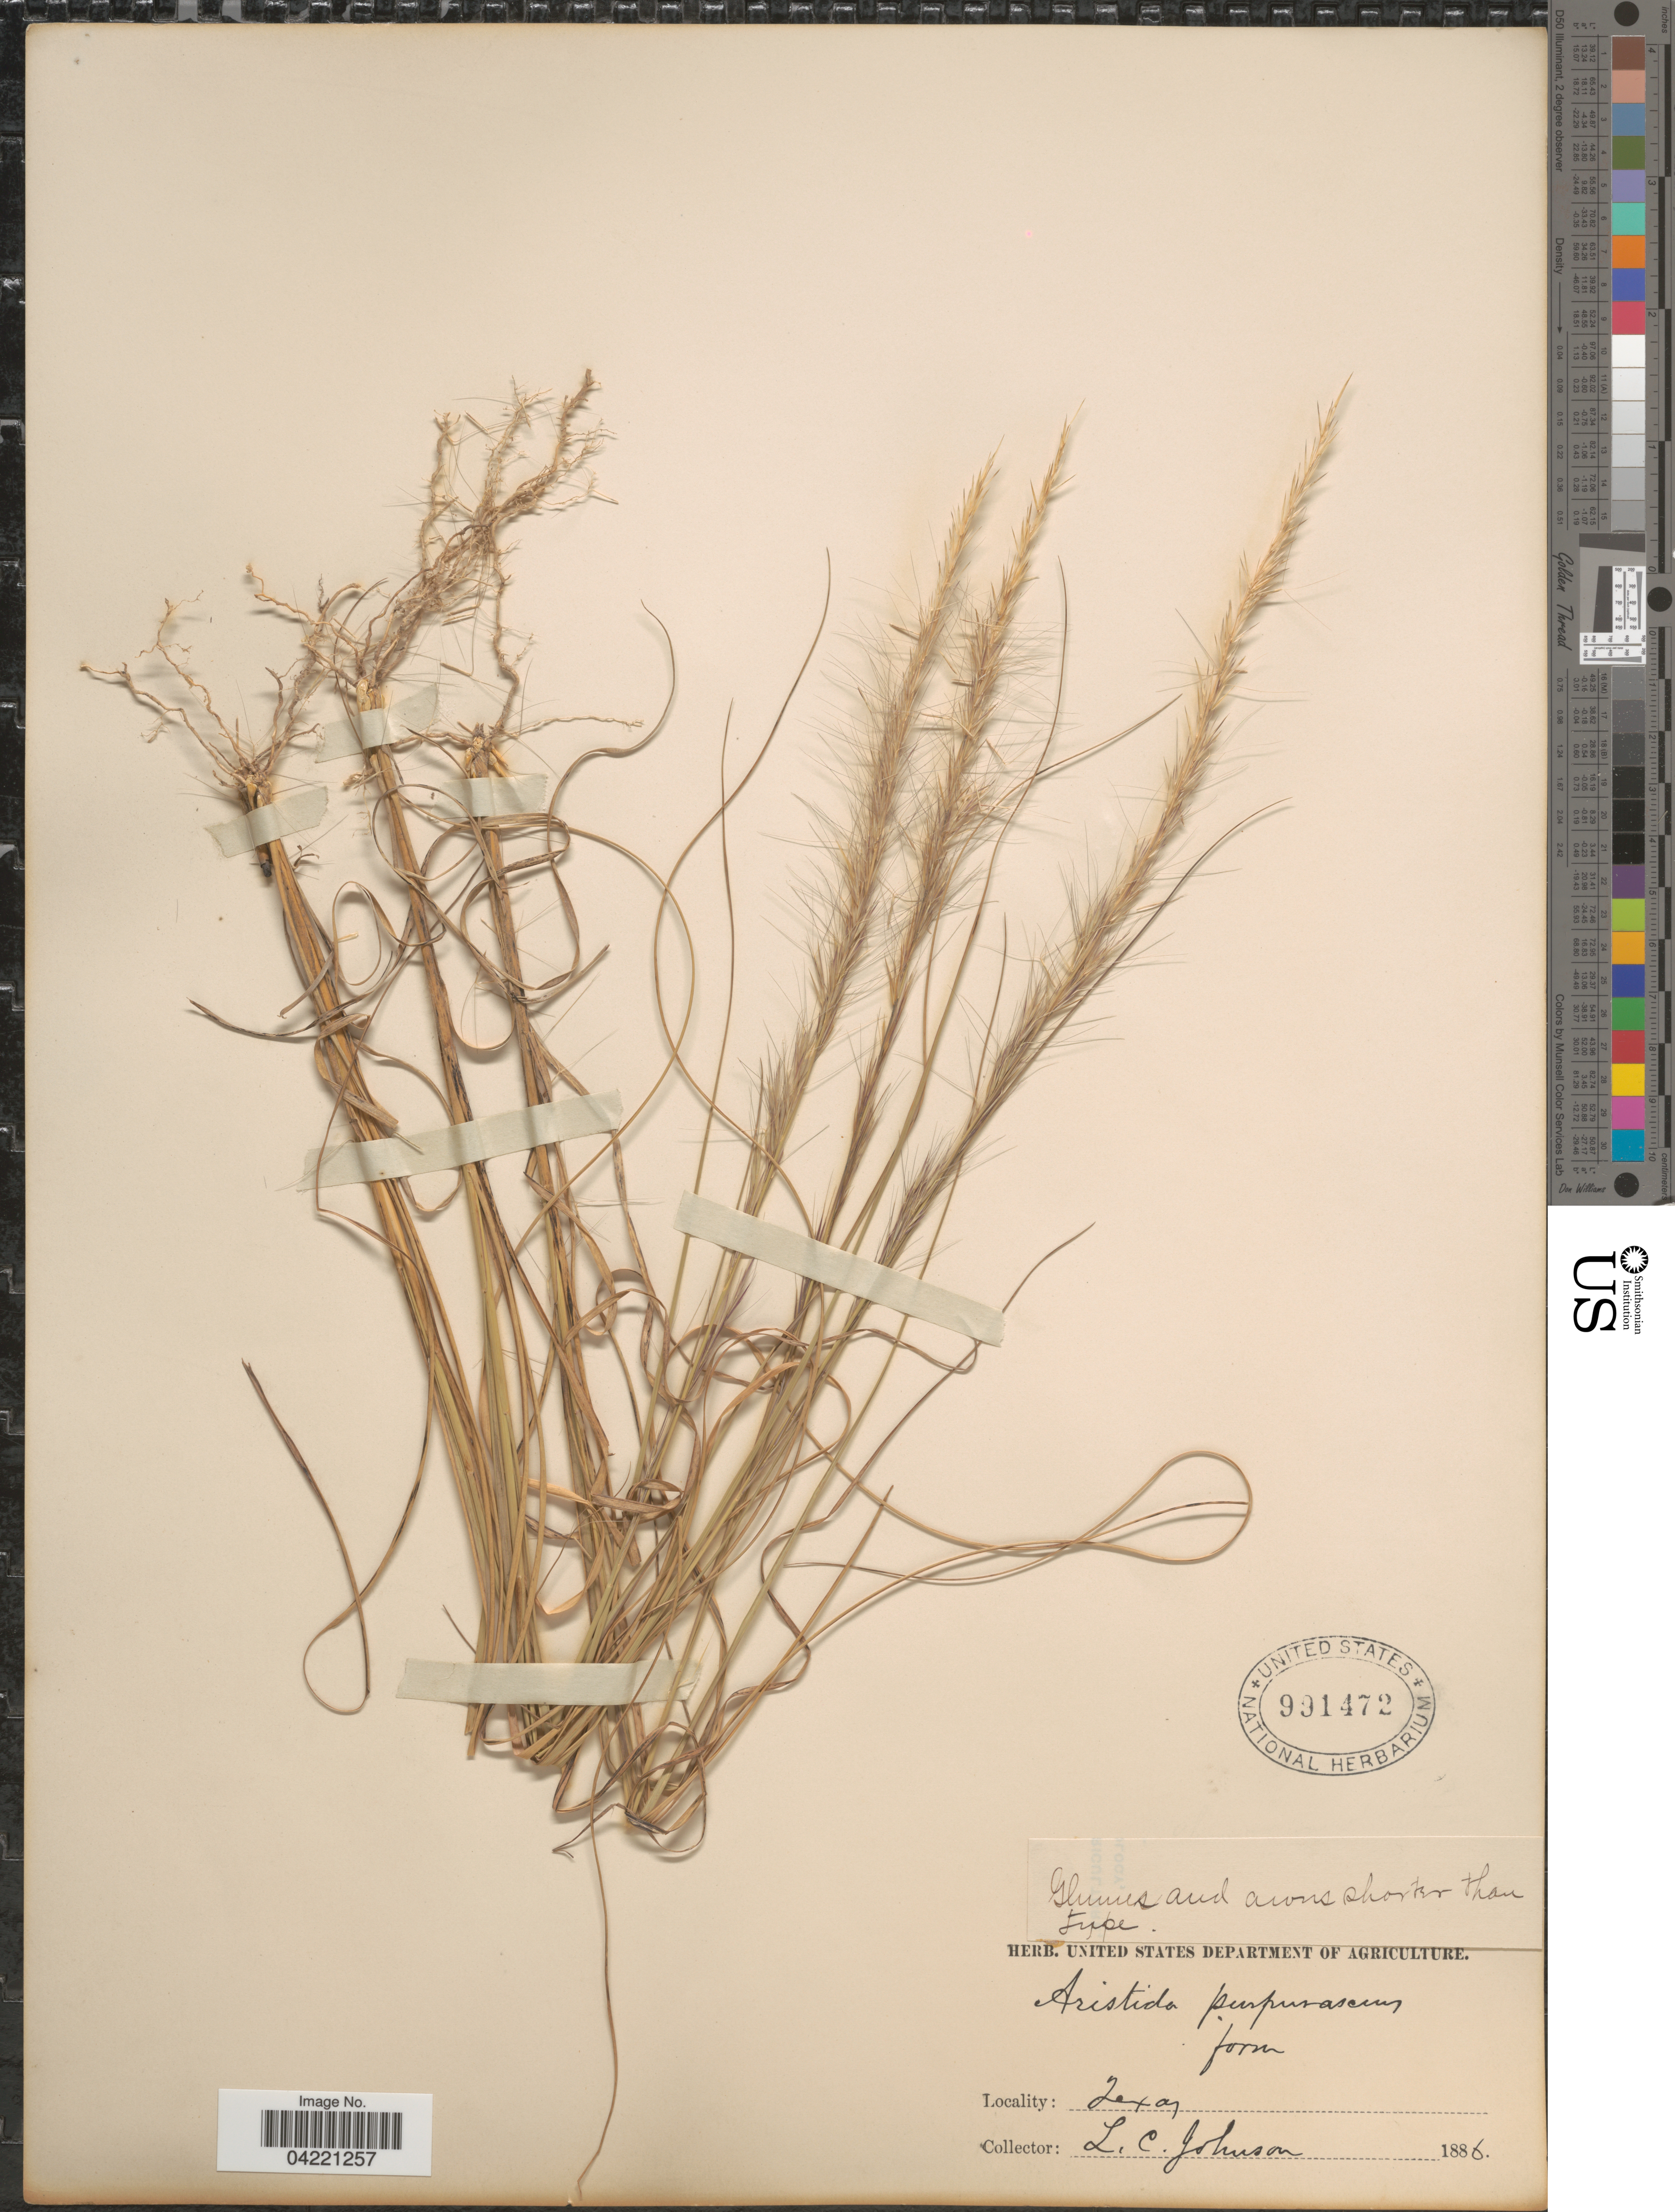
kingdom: Plantae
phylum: Tracheophyta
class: Liliopsida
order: Poales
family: Poaceae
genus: Aristida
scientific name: Aristida purpurascens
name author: Poir.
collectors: L. Johnson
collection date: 1886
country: United States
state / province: Texas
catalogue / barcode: US 991472